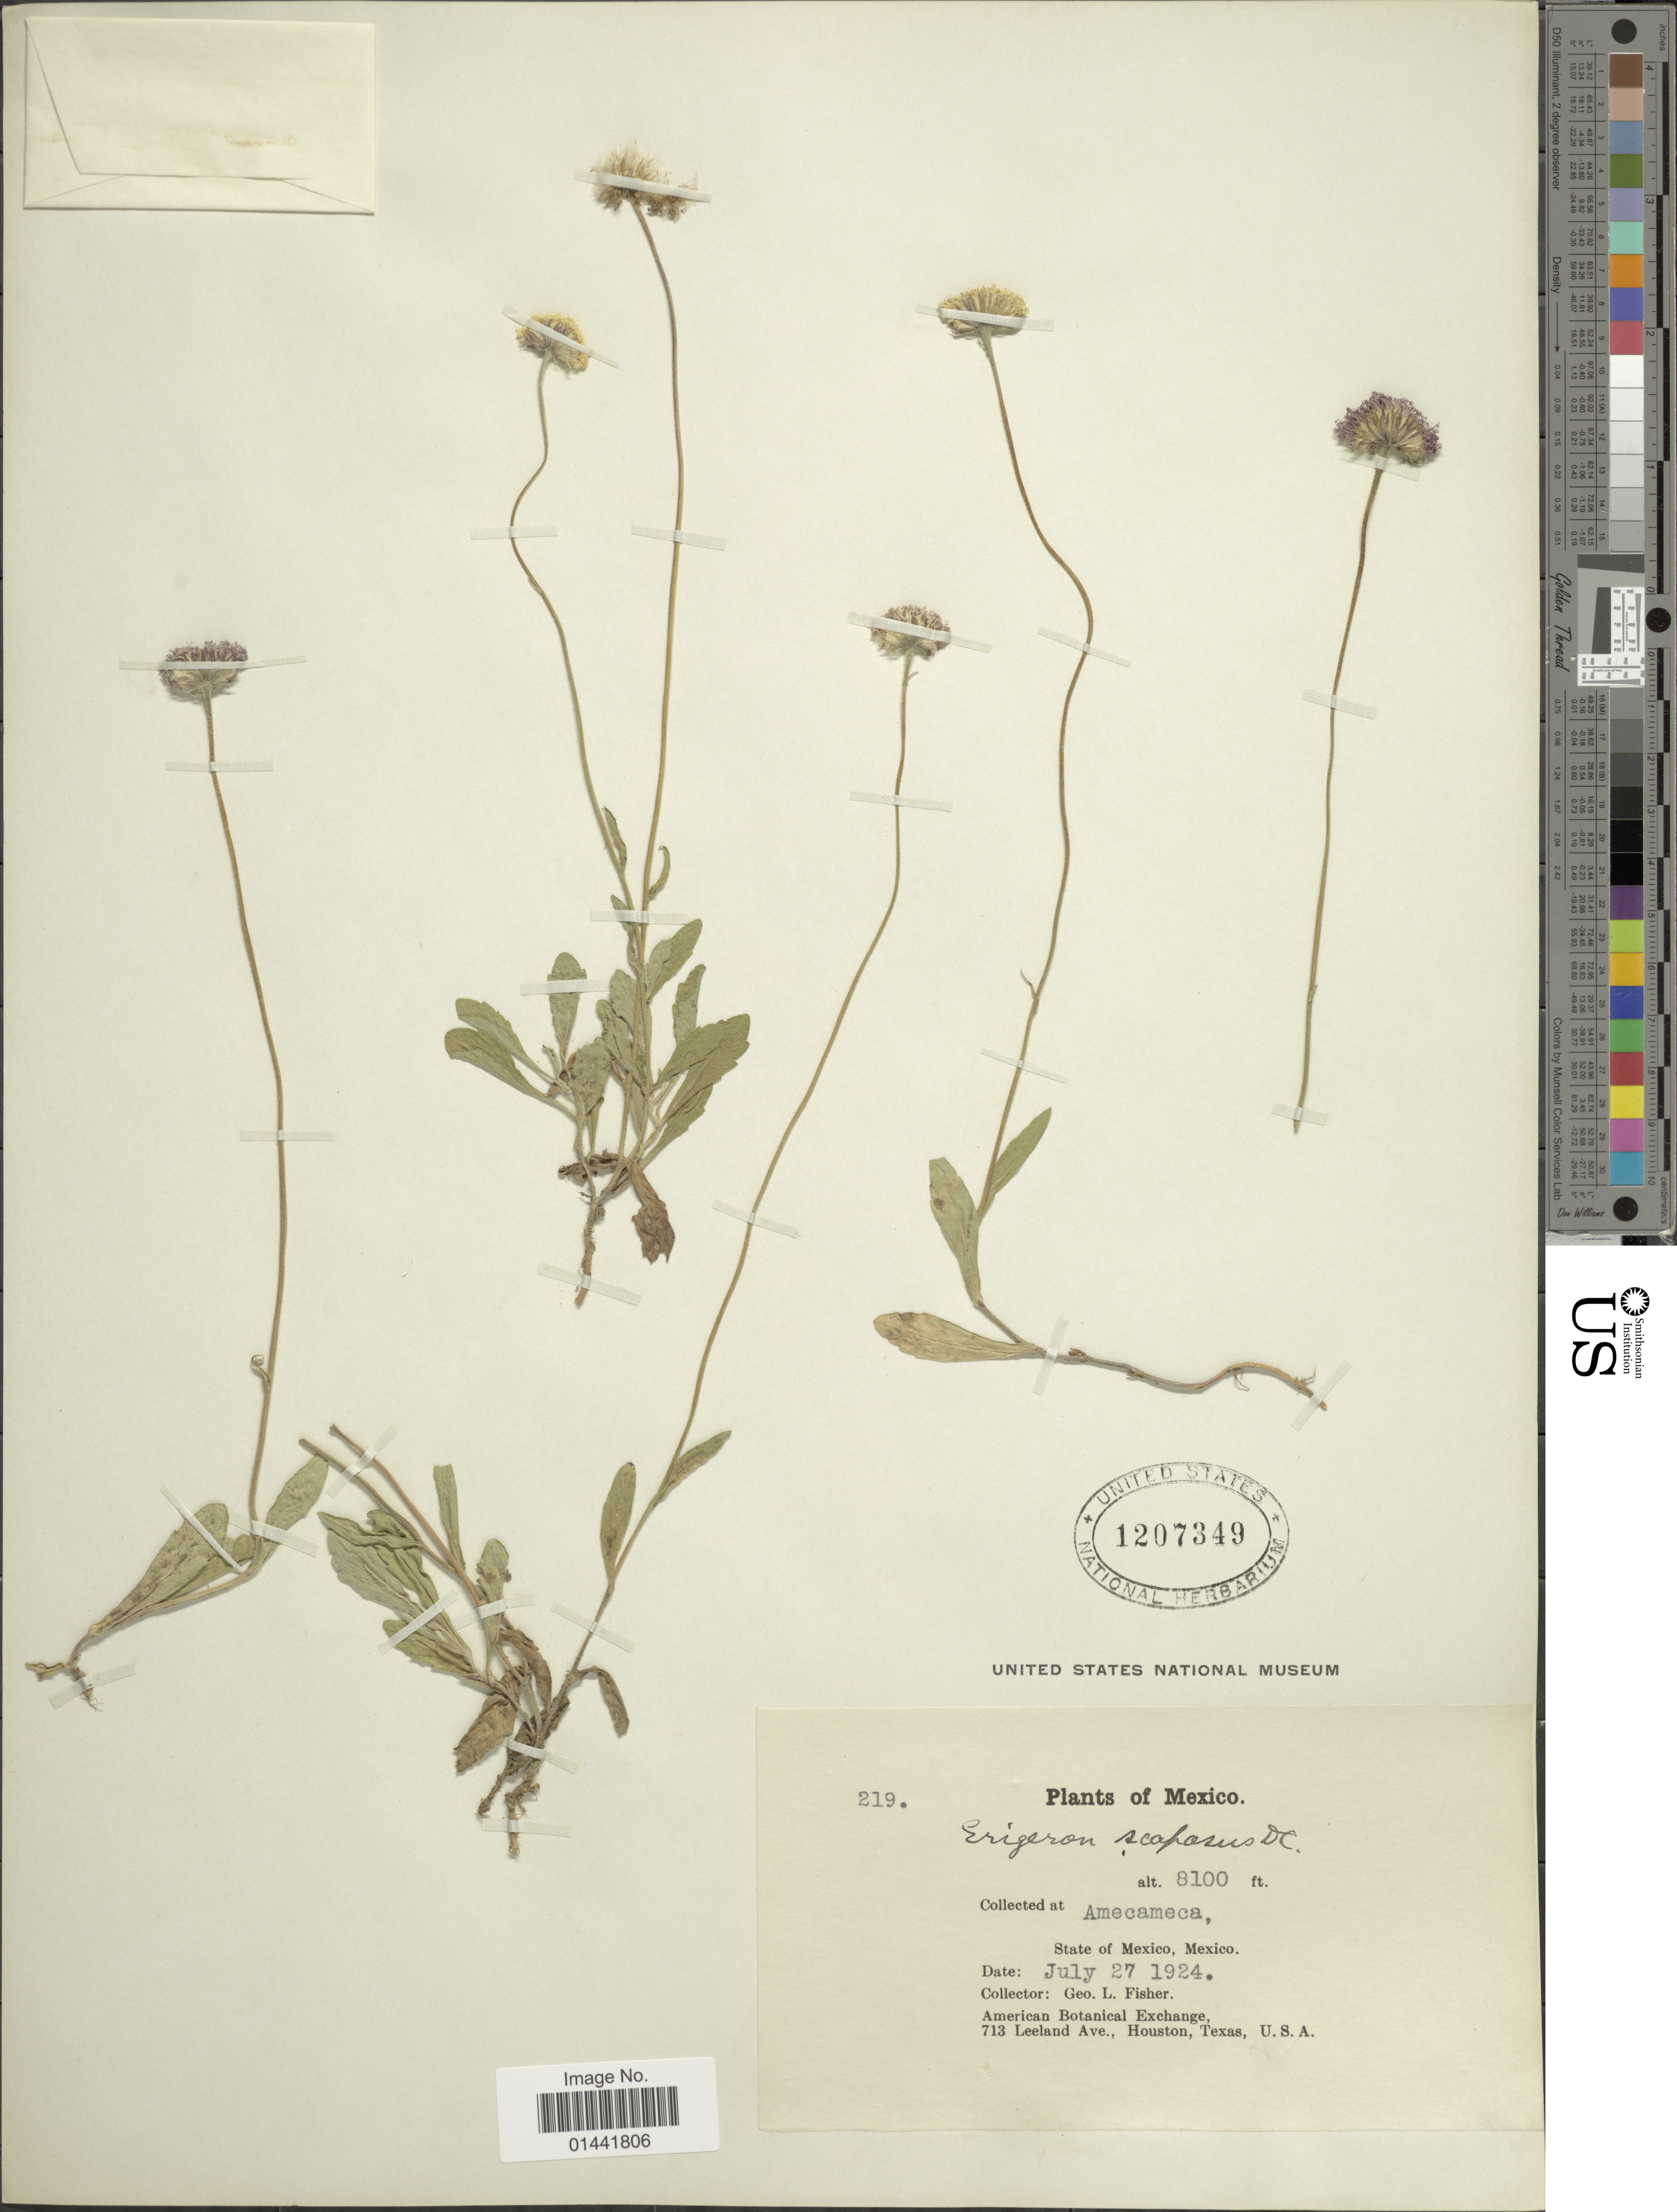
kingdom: Plantae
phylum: Tracheophyta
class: Magnoliopsida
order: Asterales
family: Asteraceae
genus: Erigeron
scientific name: Erigeron scaposus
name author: DC.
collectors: G. L. Fisher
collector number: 219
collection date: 1924-07-27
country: Mexico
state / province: México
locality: Mecameca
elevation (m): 2469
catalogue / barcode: US 1207349